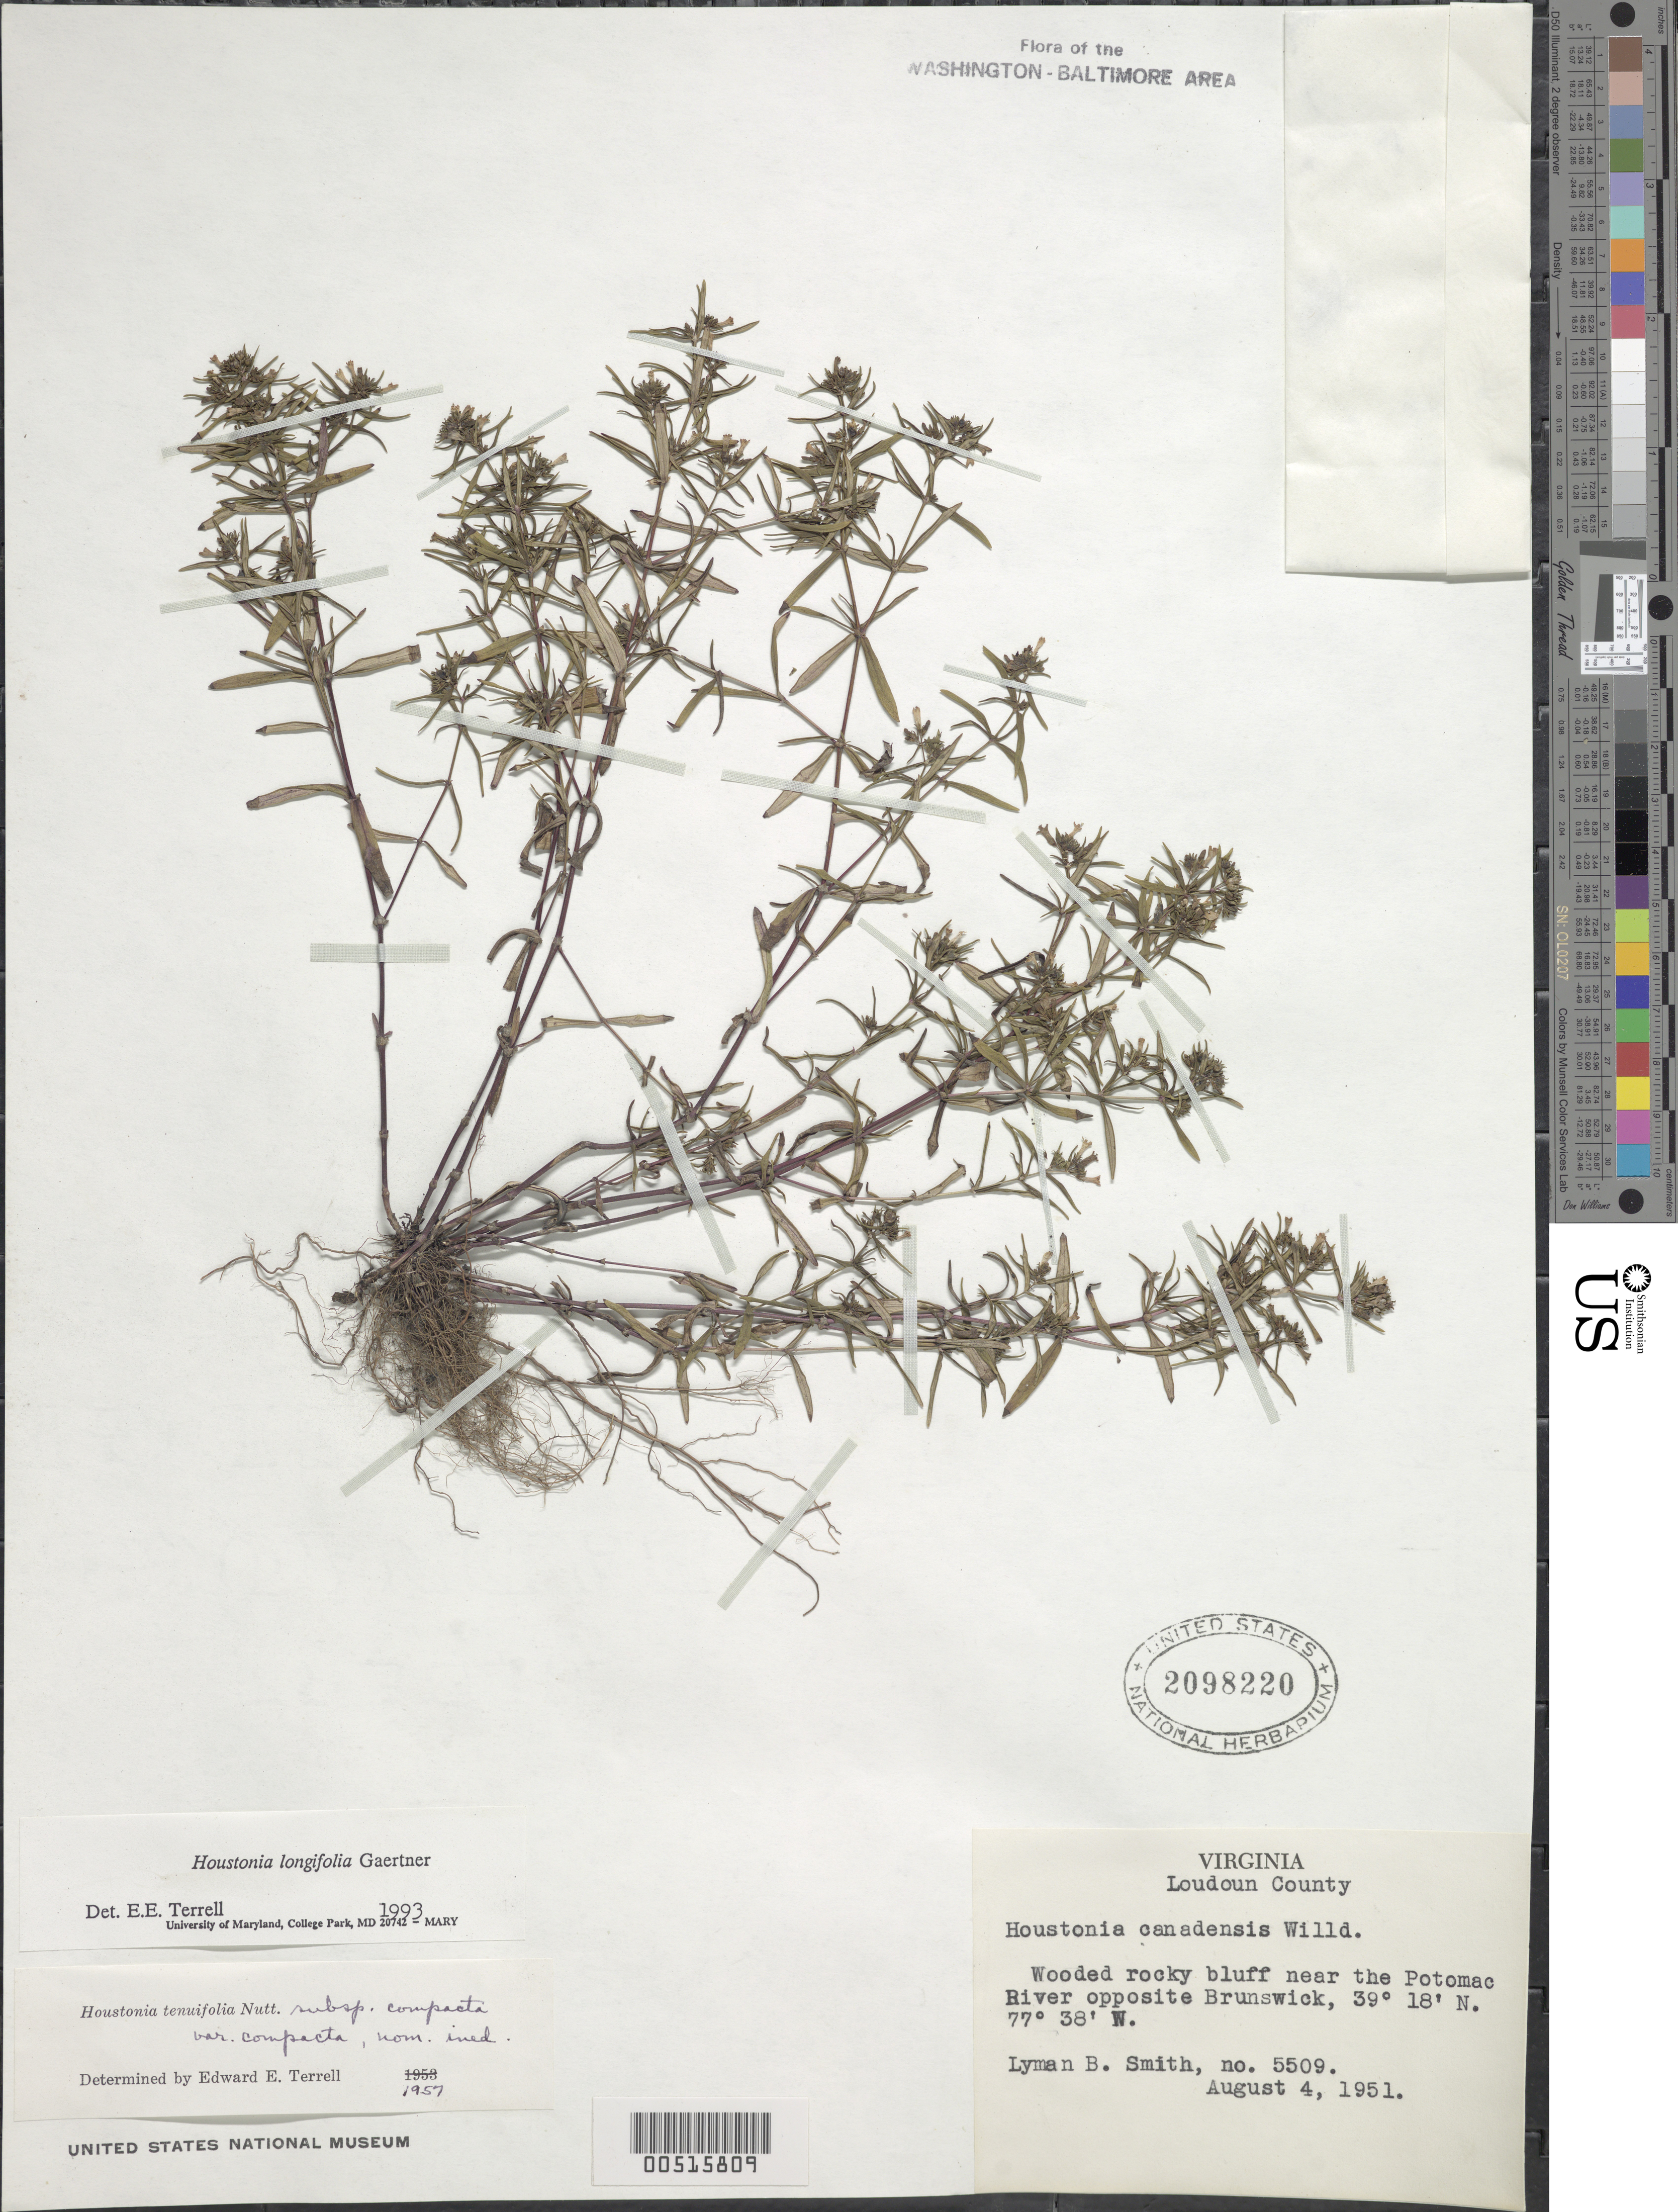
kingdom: Plantae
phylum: Tracheophyta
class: Magnoliopsida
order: Gentianales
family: Rubiaceae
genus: Houstonia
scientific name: Houstonia longifolia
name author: Gaertn.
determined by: Terrell, E. E.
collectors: L. Smith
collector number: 5509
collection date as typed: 04 Aug 1951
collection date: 1951-08-04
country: United States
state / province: Virginia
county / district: Loudoun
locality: Brunswick, opposite, near Potomac River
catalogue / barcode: US 2098220